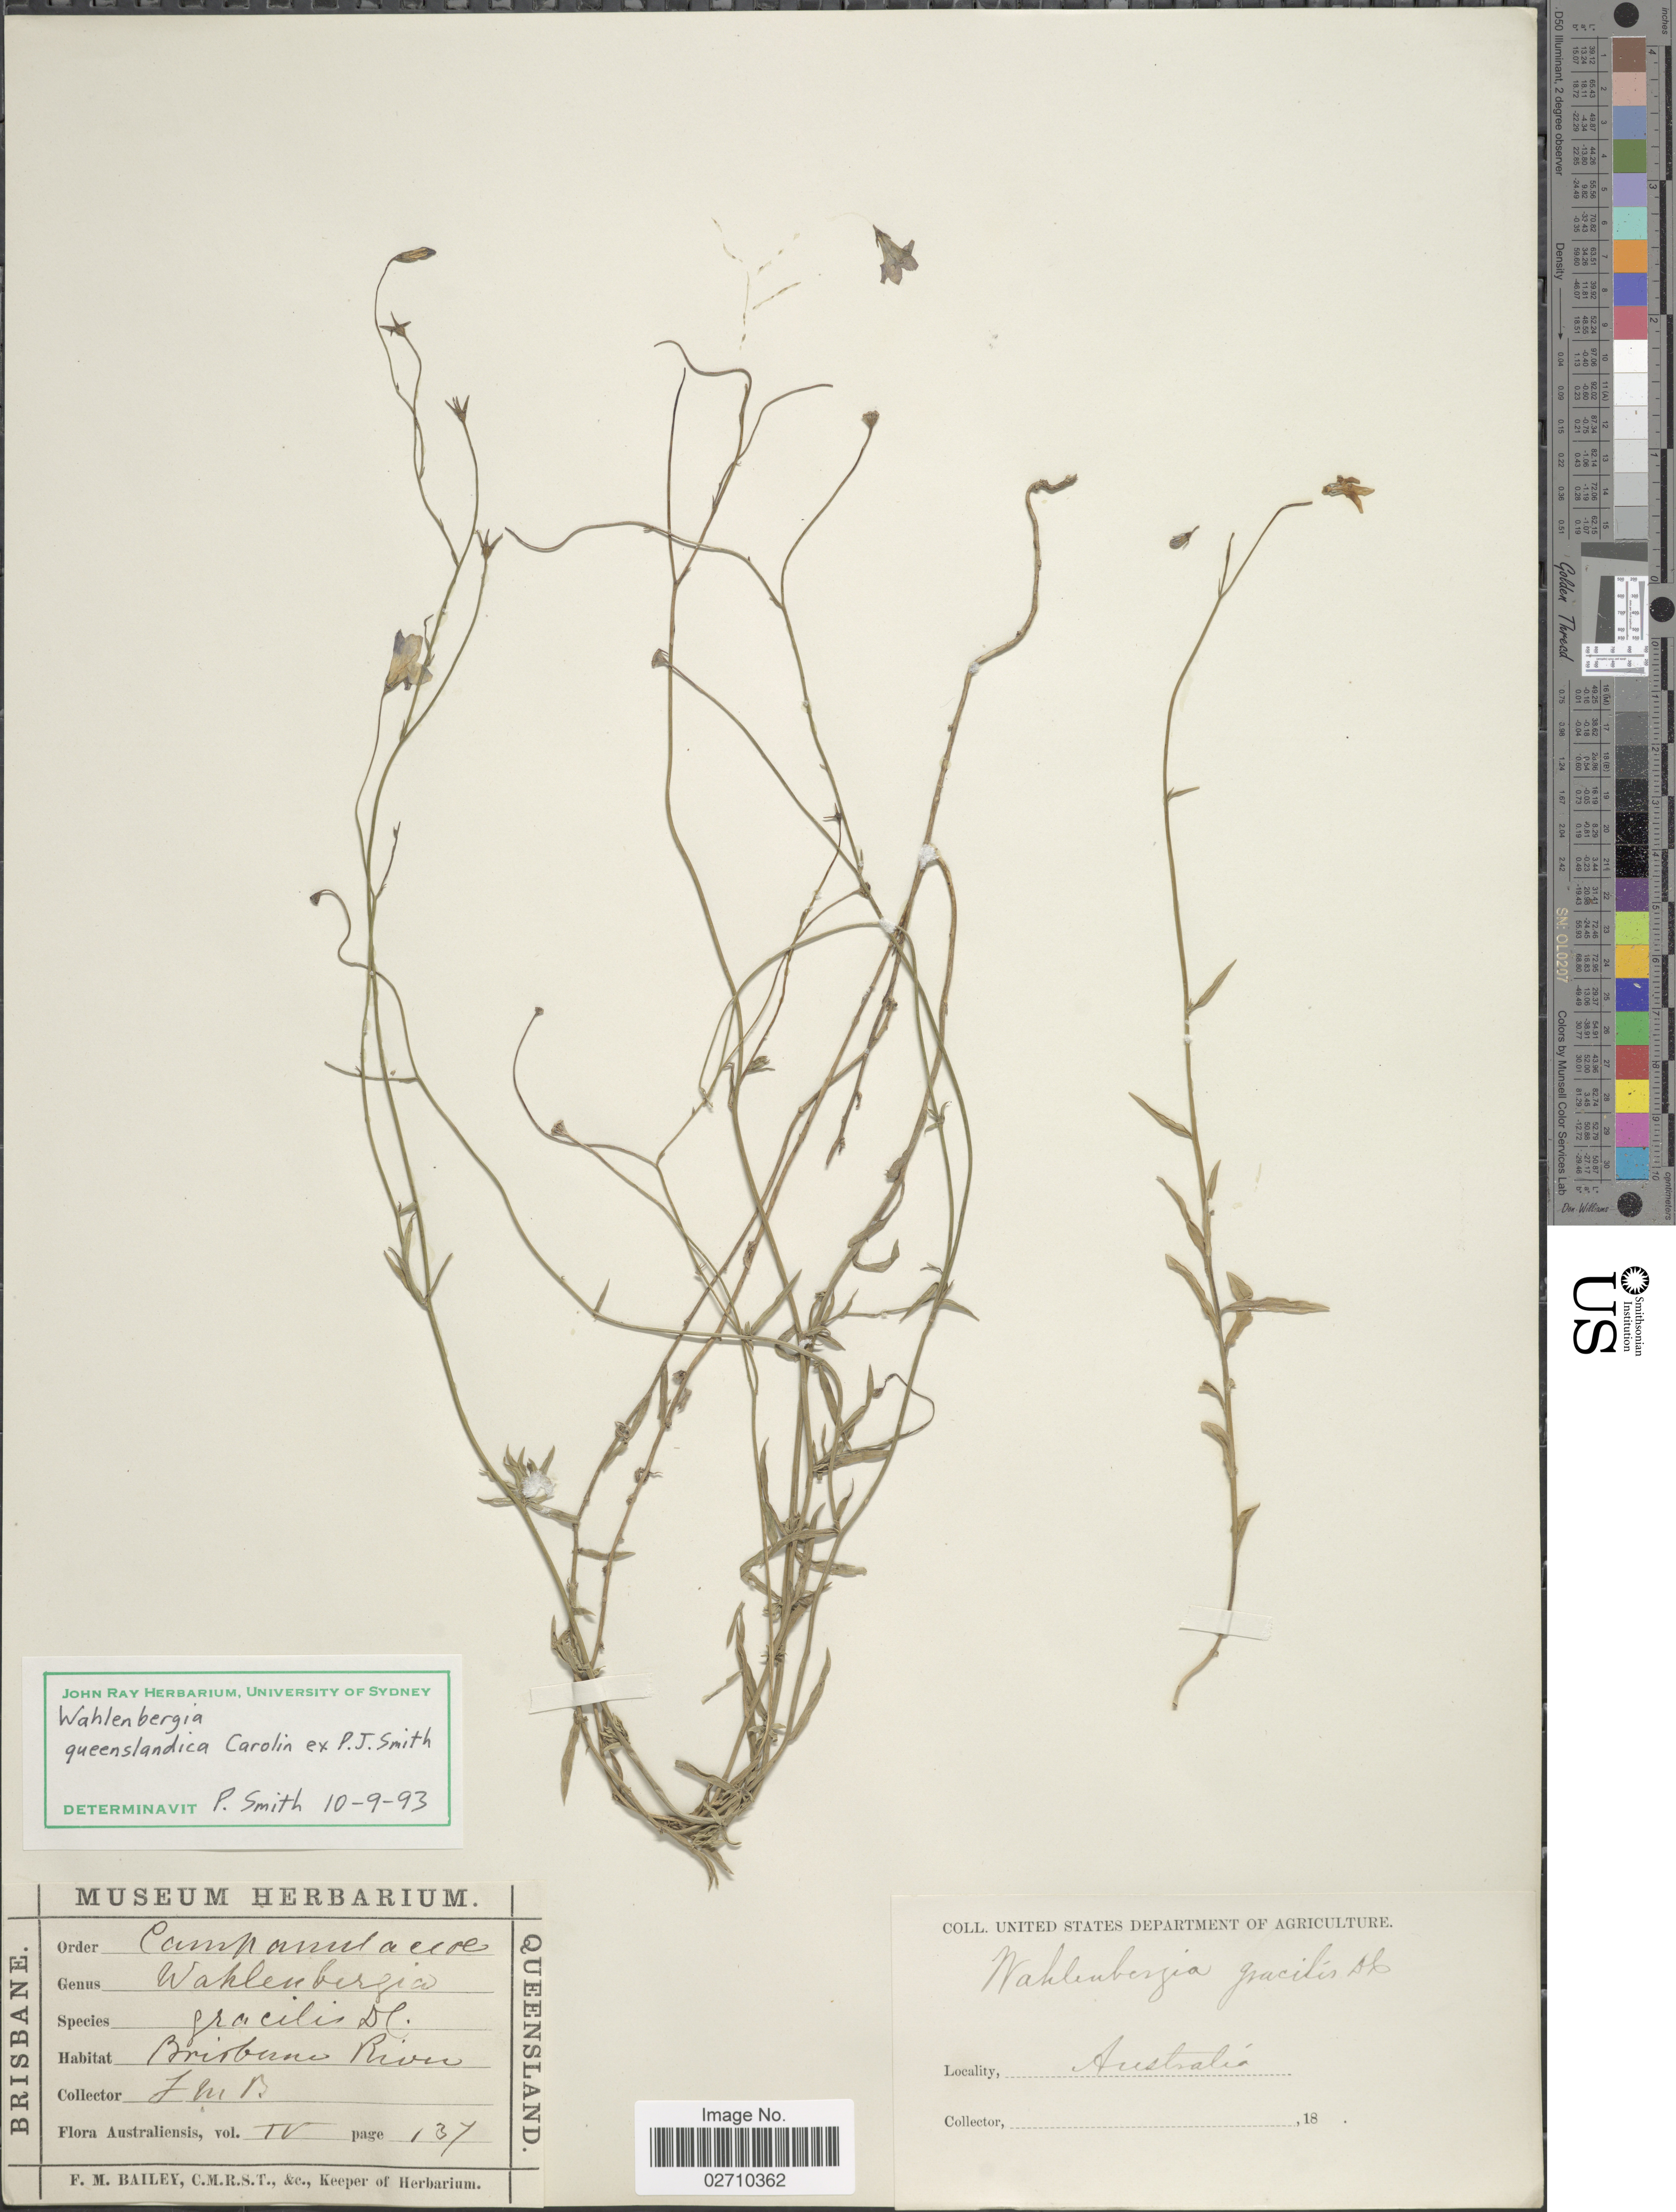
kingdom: Plantae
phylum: Tracheophyta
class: Magnoliopsida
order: Asterales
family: Campanulaceae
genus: Wahlenbergia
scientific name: Wahlenbergia queenslandica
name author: Carolin ex P.J. Sm.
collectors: F. M. Bailey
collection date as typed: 18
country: Australia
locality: Brisbane River